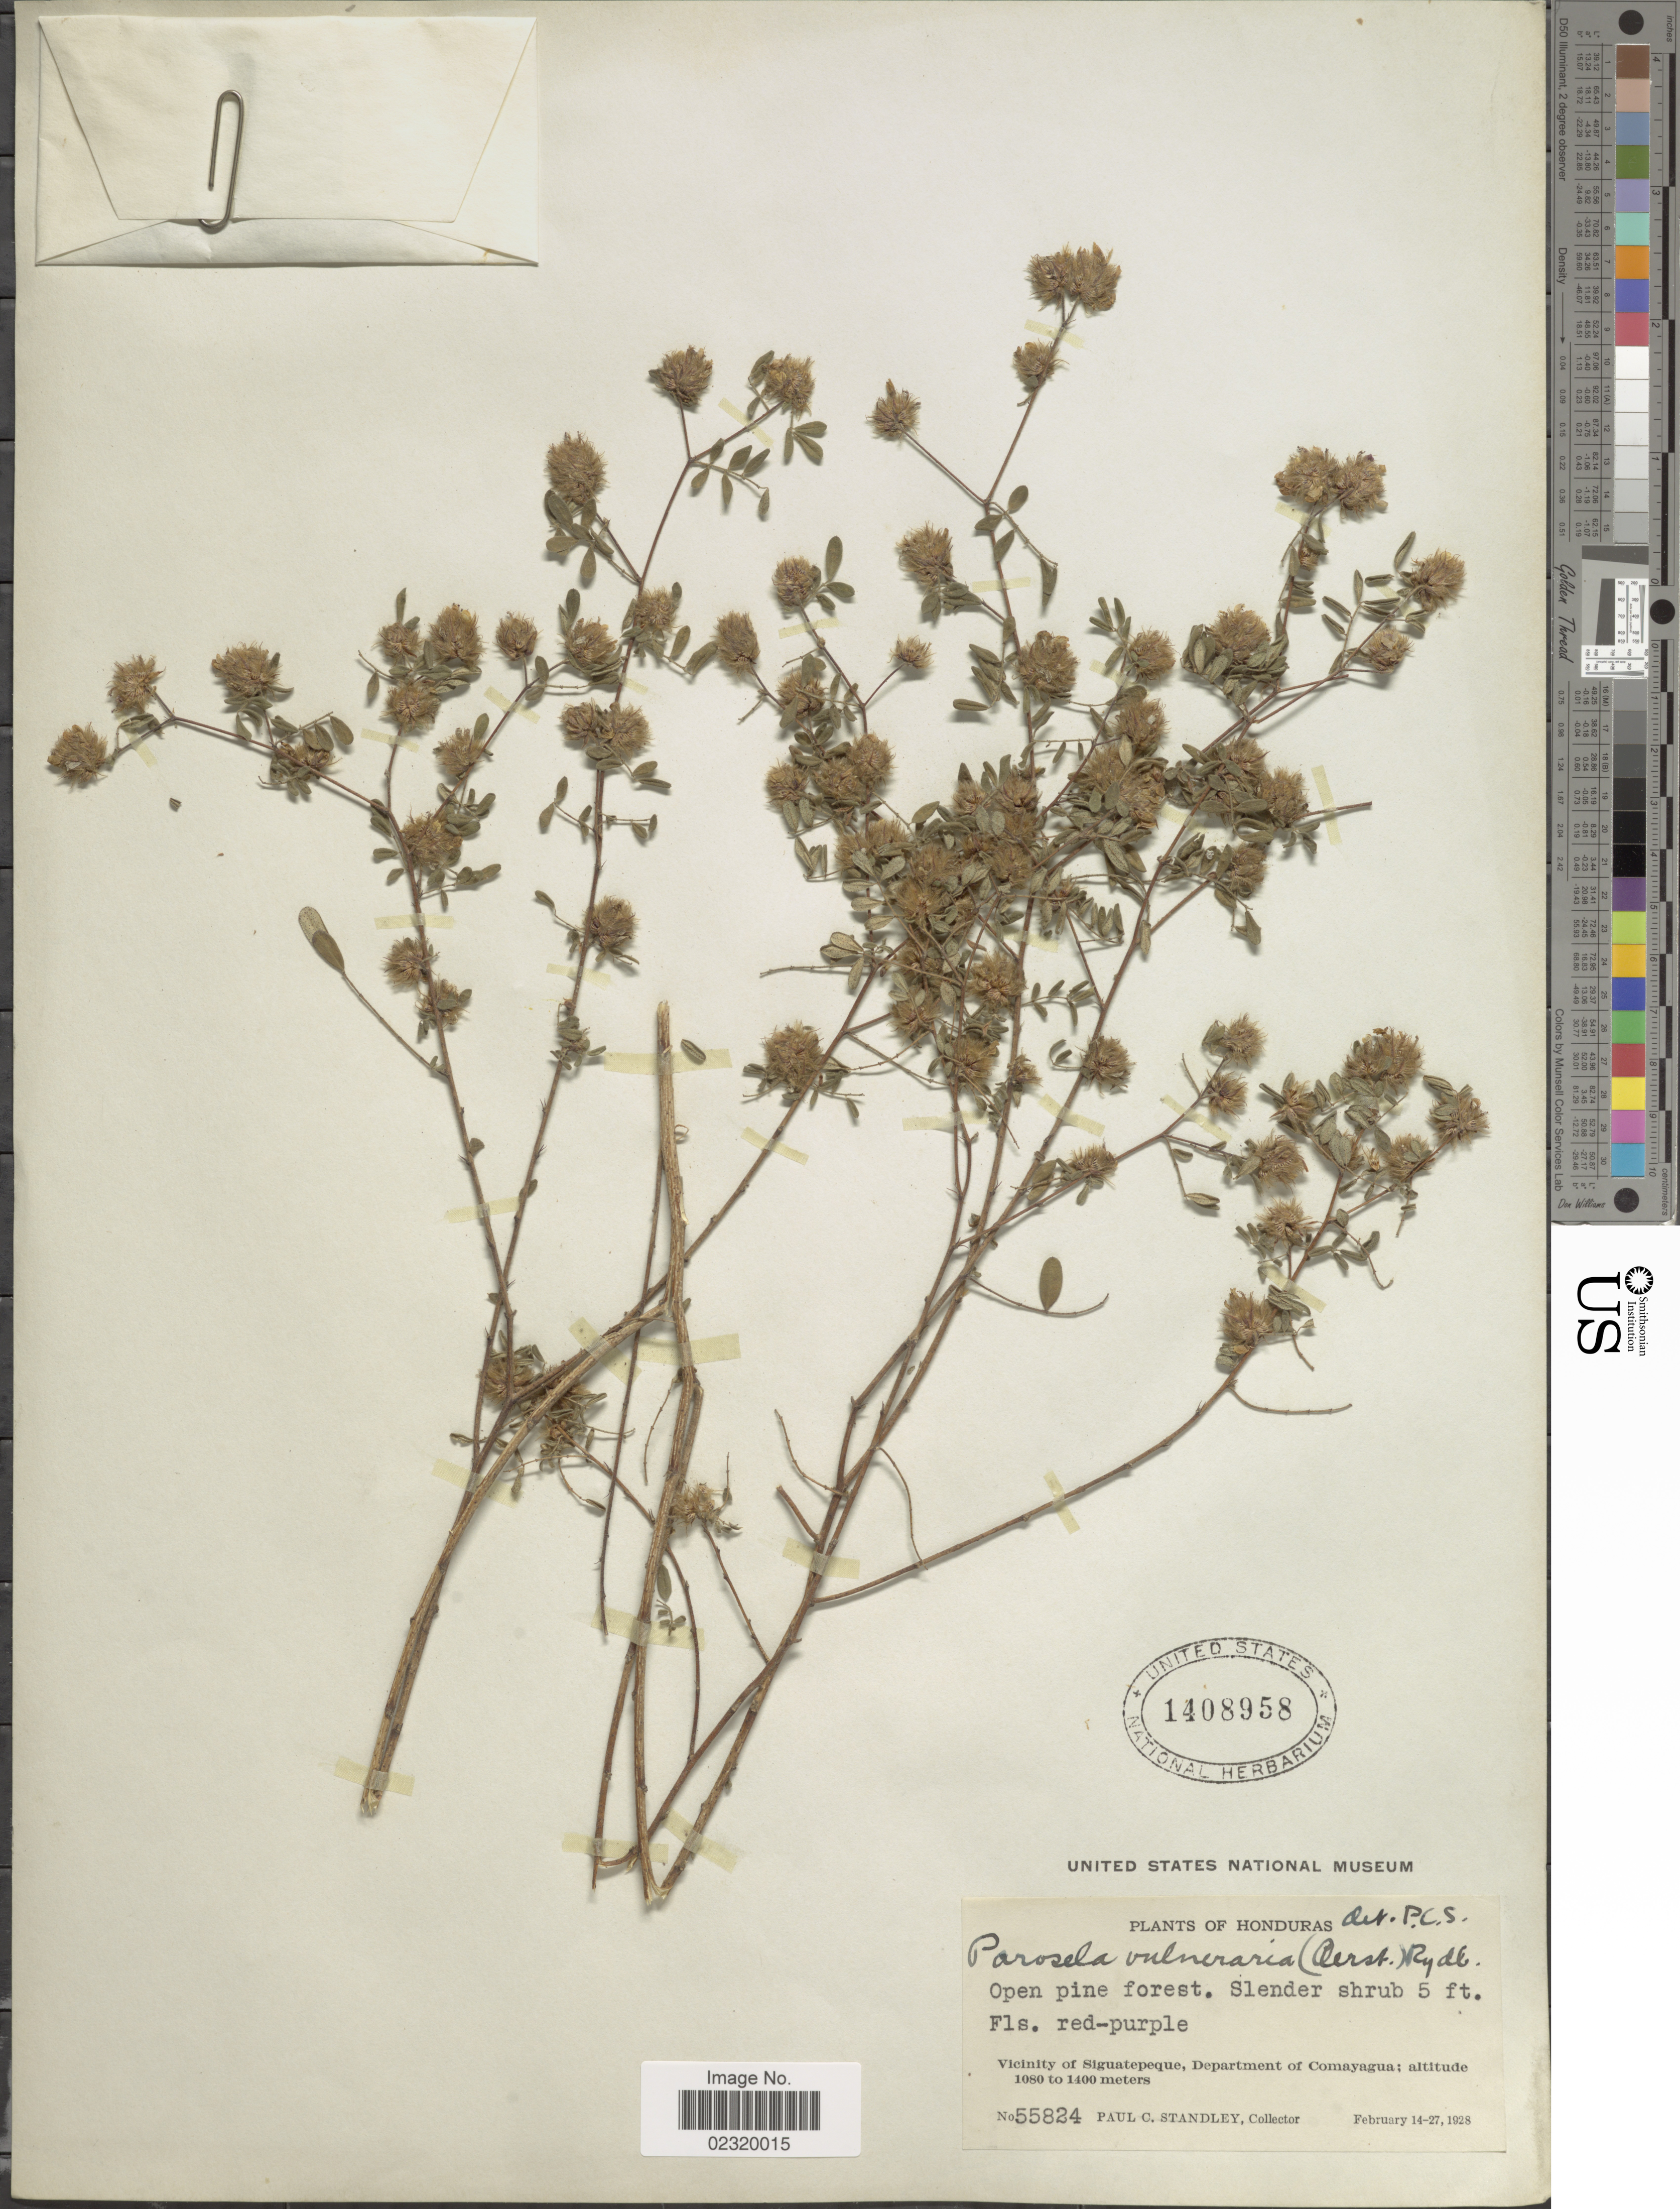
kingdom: Plantae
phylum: Tracheophyta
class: Magnoliopsida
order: Fabales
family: Fabaceae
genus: Dalea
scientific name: Dalea scandens var. vulneraria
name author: (Oerst.) Barneby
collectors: P. C. Standley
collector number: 55824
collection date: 1928-02-14/1928-02-27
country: Honduras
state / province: Comayagua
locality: Vicinity of Siguatepeque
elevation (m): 1080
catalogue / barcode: US 1408958